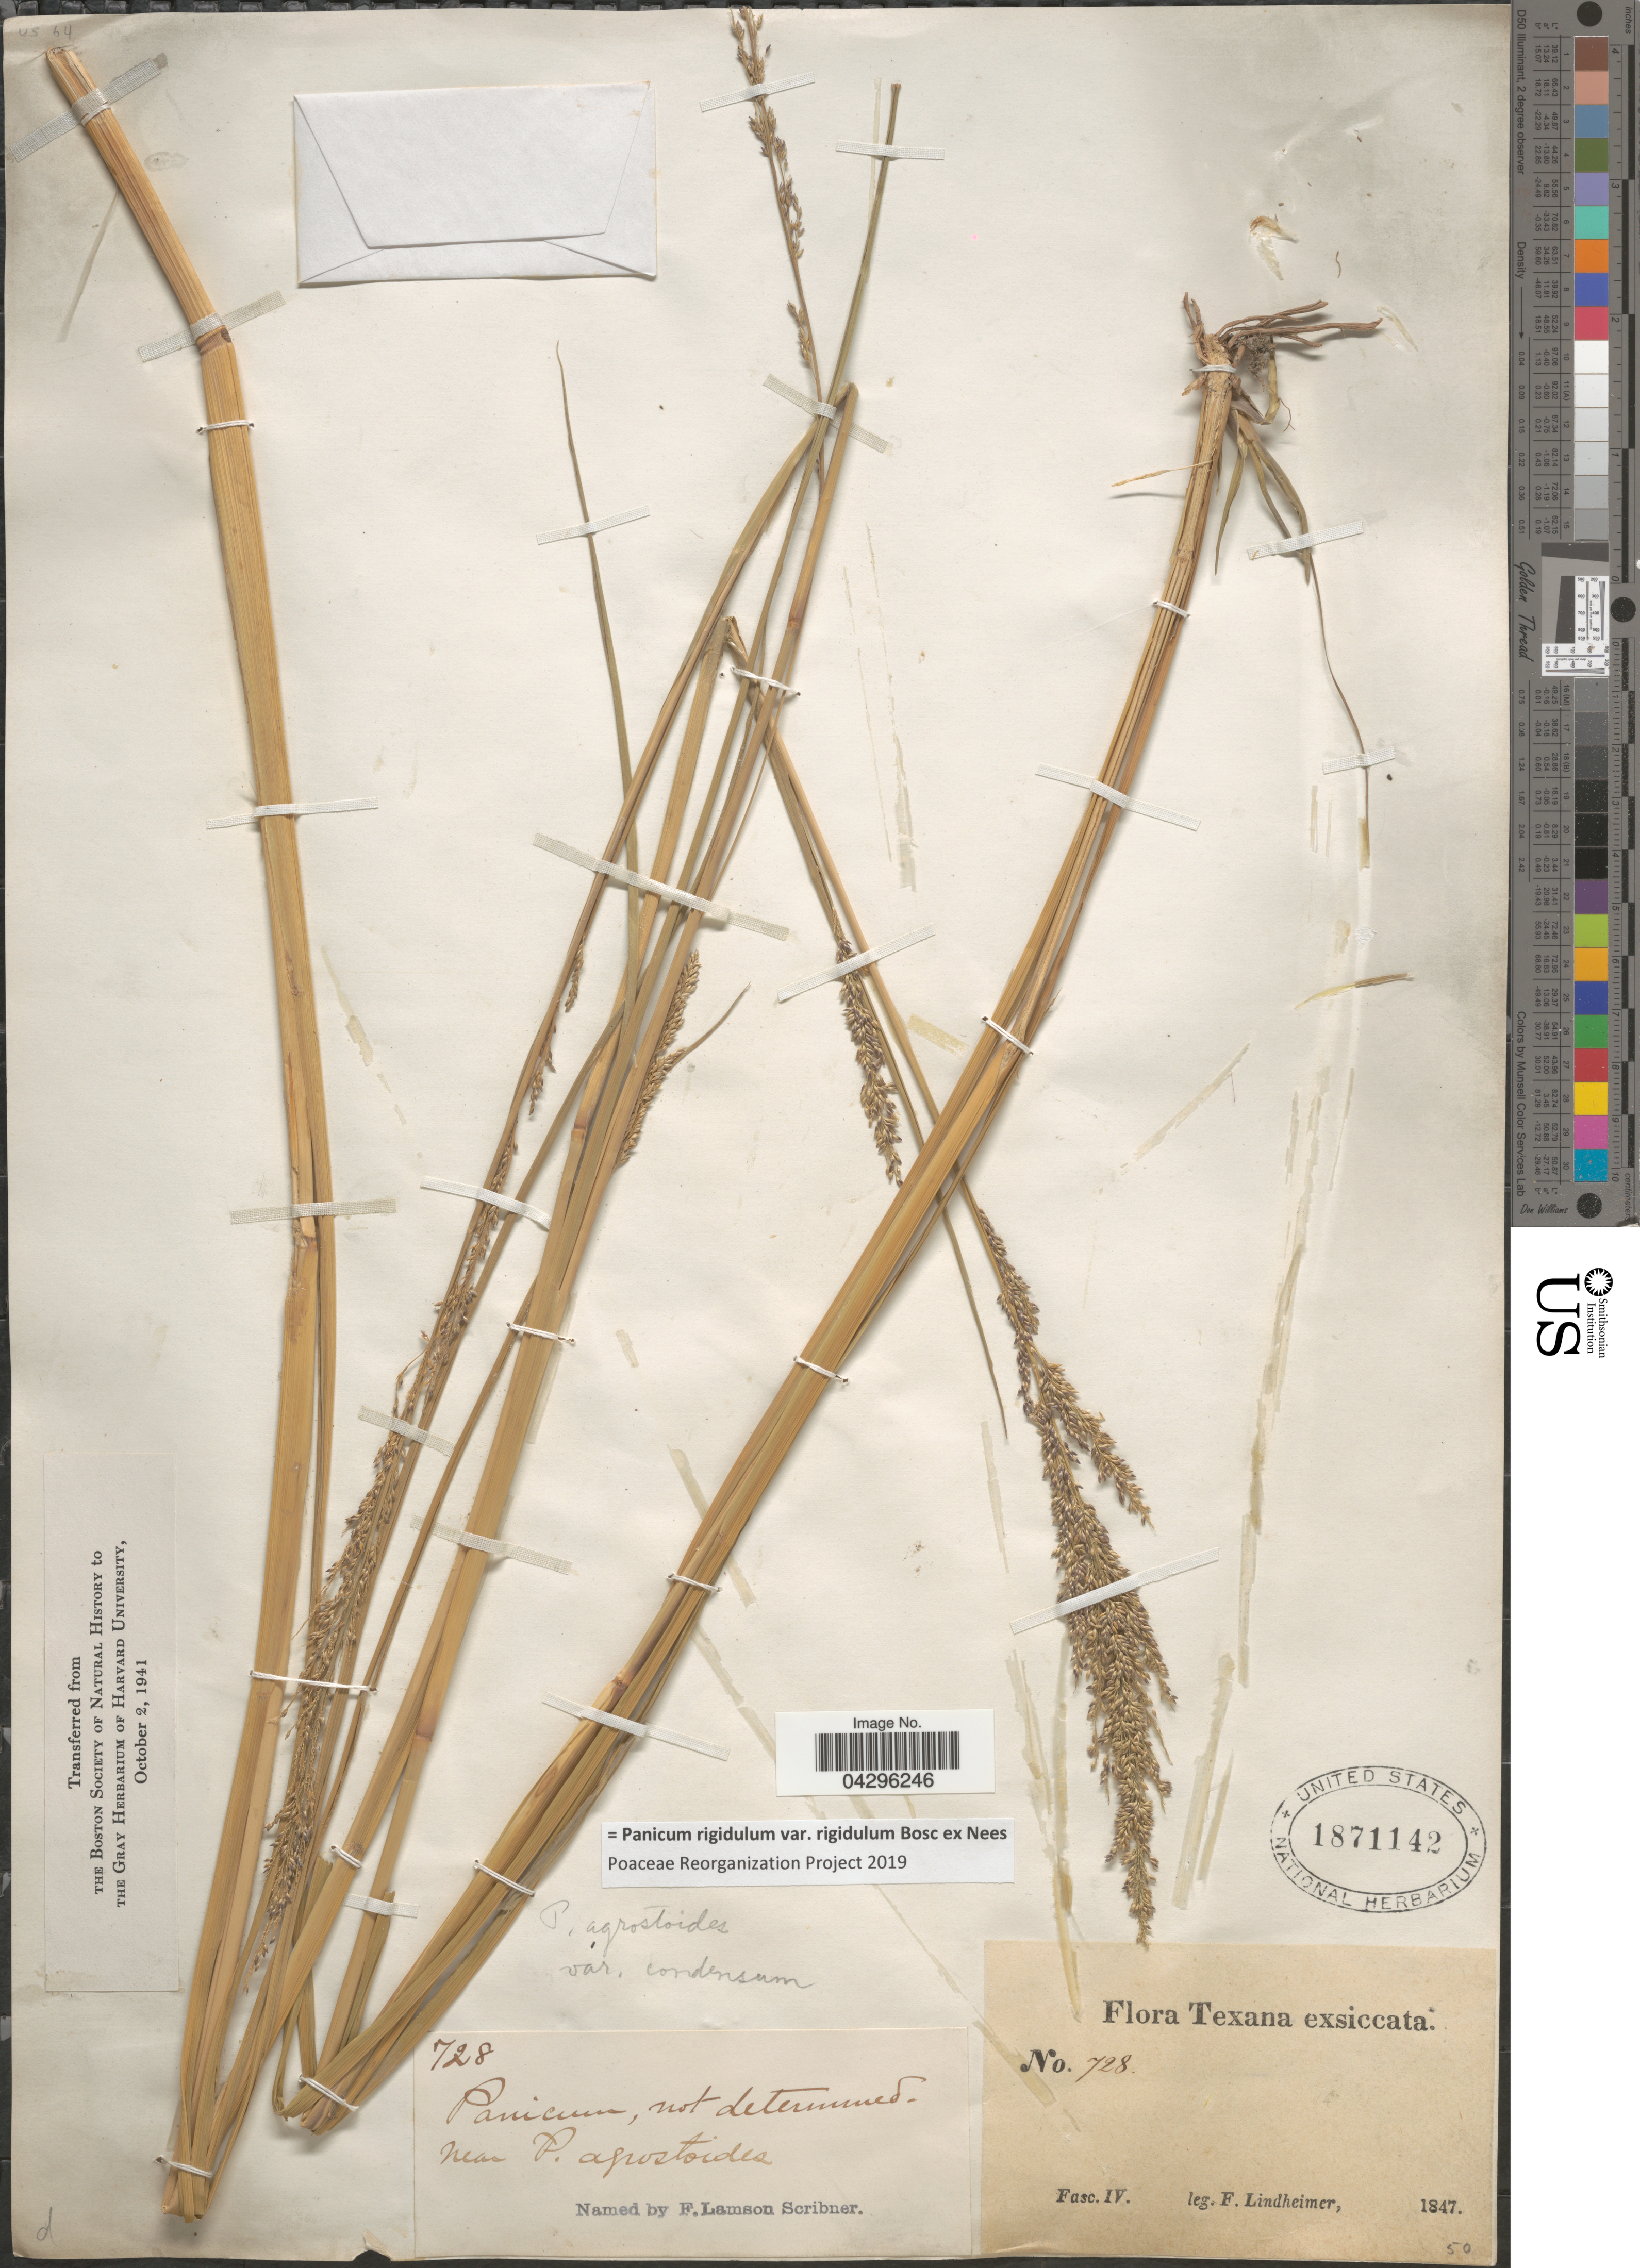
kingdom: Plantae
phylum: Tracheophyta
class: Liliopsida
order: Poales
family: Poaceae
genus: Panicum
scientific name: Panicum rigidulum var. rigidulum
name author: Bosc ex Nees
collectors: F. Lindheimer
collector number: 728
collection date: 1847-04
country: United States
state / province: Texas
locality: Texana exsiccata.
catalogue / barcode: US 1871142